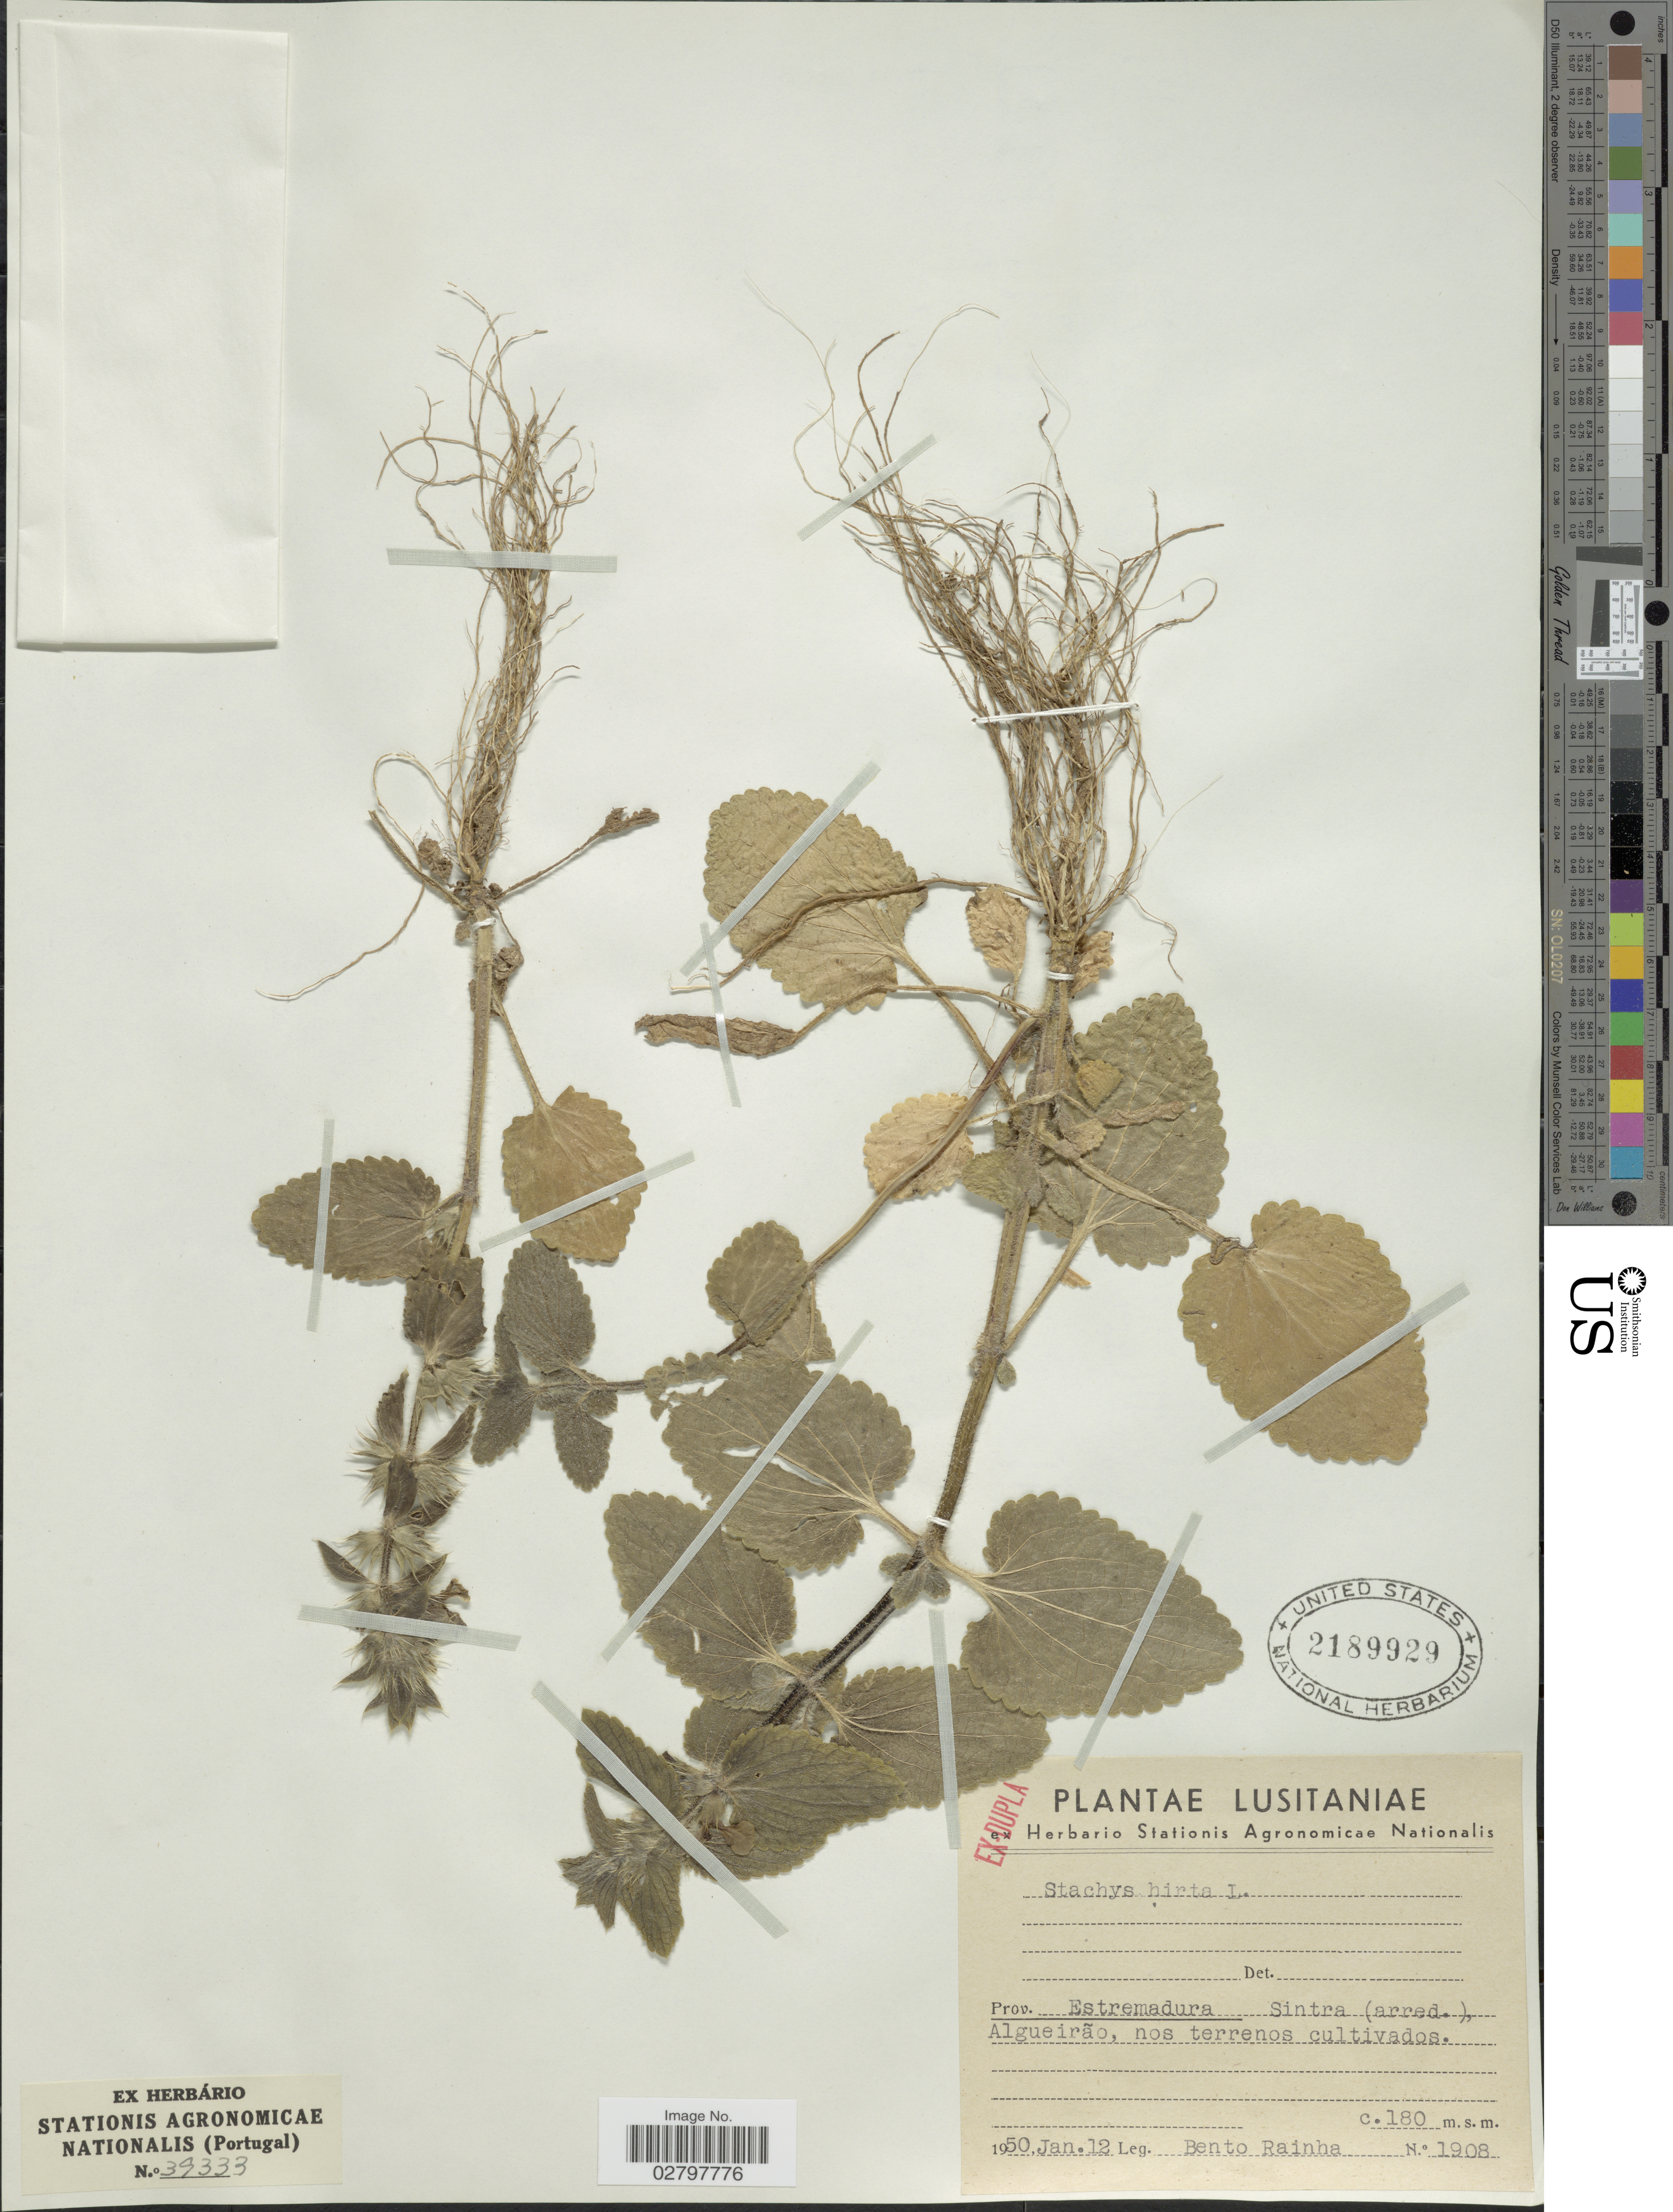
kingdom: Plantae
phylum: Tracheophyta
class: Magnoliopsida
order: Lamiales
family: Lamiaceae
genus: Stachys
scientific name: Stachys hirta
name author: L.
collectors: B. Rainha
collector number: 1908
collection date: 1950-01-12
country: Portugal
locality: Lusitaniae, Prov. Estremadura, Sintra (arred) Algueirão, nos terrenos cultivados.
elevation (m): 180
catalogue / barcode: US 2189929